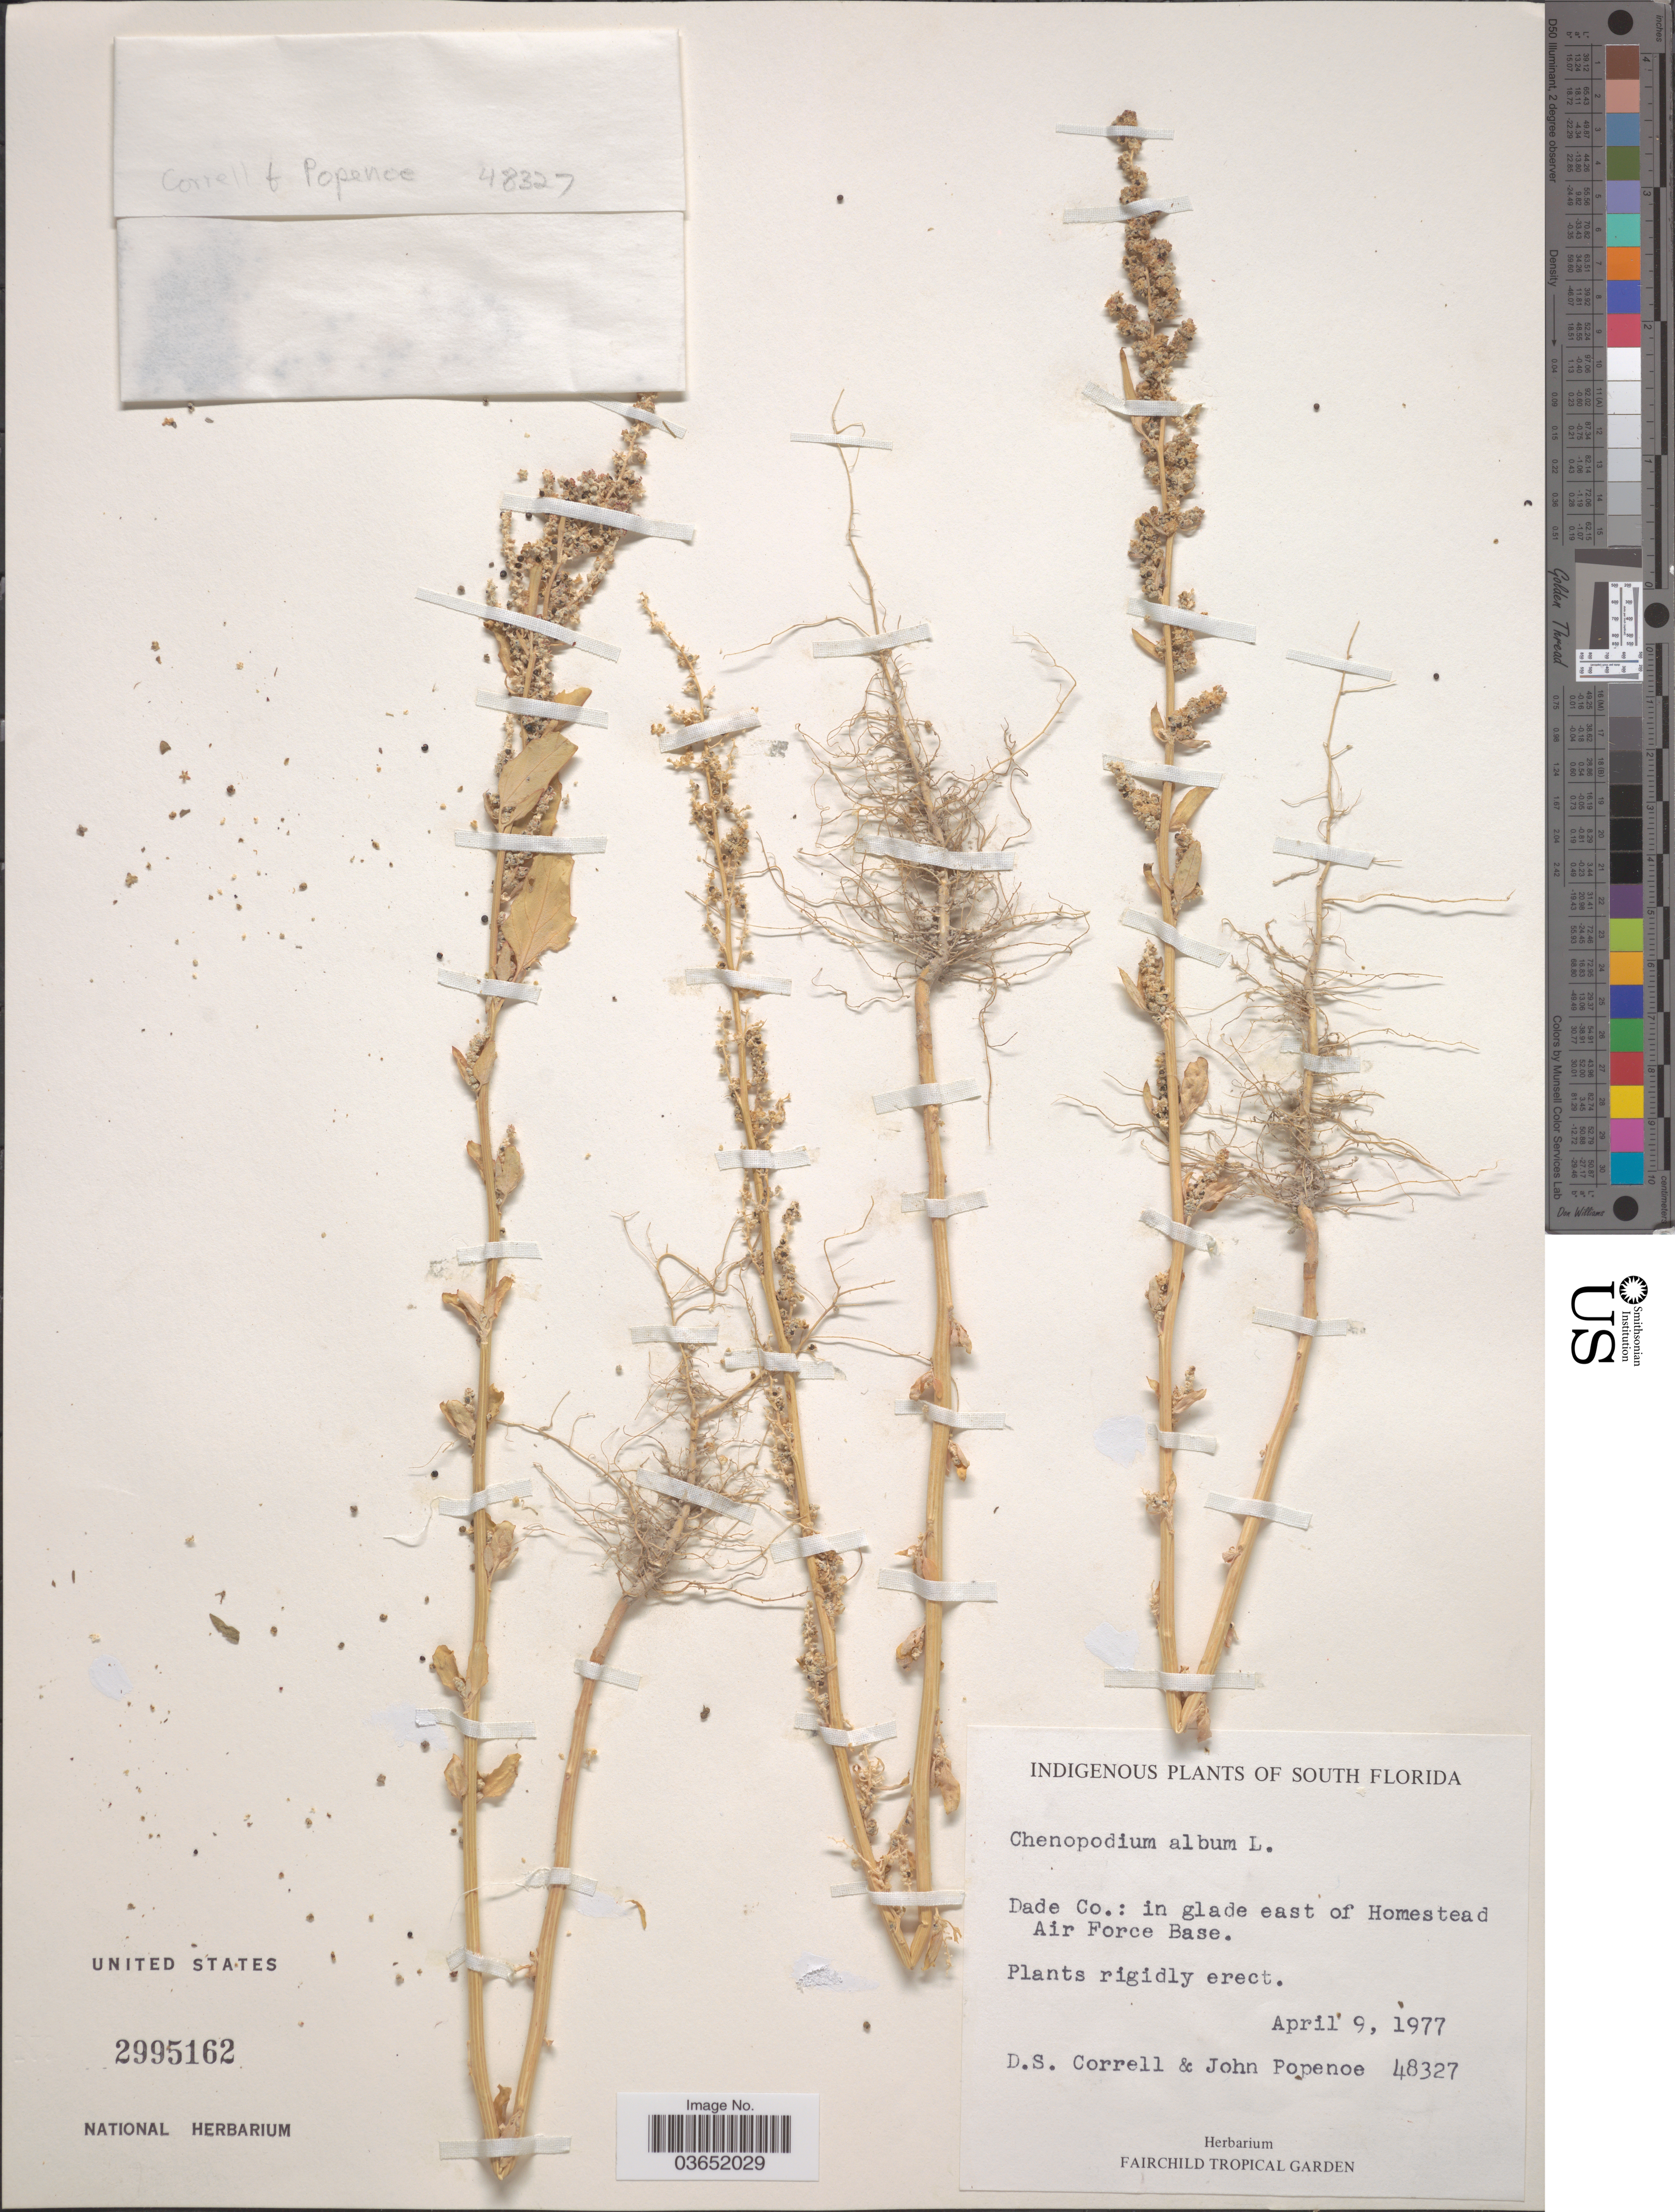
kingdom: Plantae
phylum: Tracheophyta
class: Magnoliopsida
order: Caryophyllales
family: Amaranthaceae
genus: Chenopodium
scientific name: Chenopodium album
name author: L.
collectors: D. S. Correll & J. Popenoe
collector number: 48327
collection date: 1977-04-09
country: United States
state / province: Florida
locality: South Florida. Dade Co.: in glade east of Homestead Air Force Base.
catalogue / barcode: US 2995162